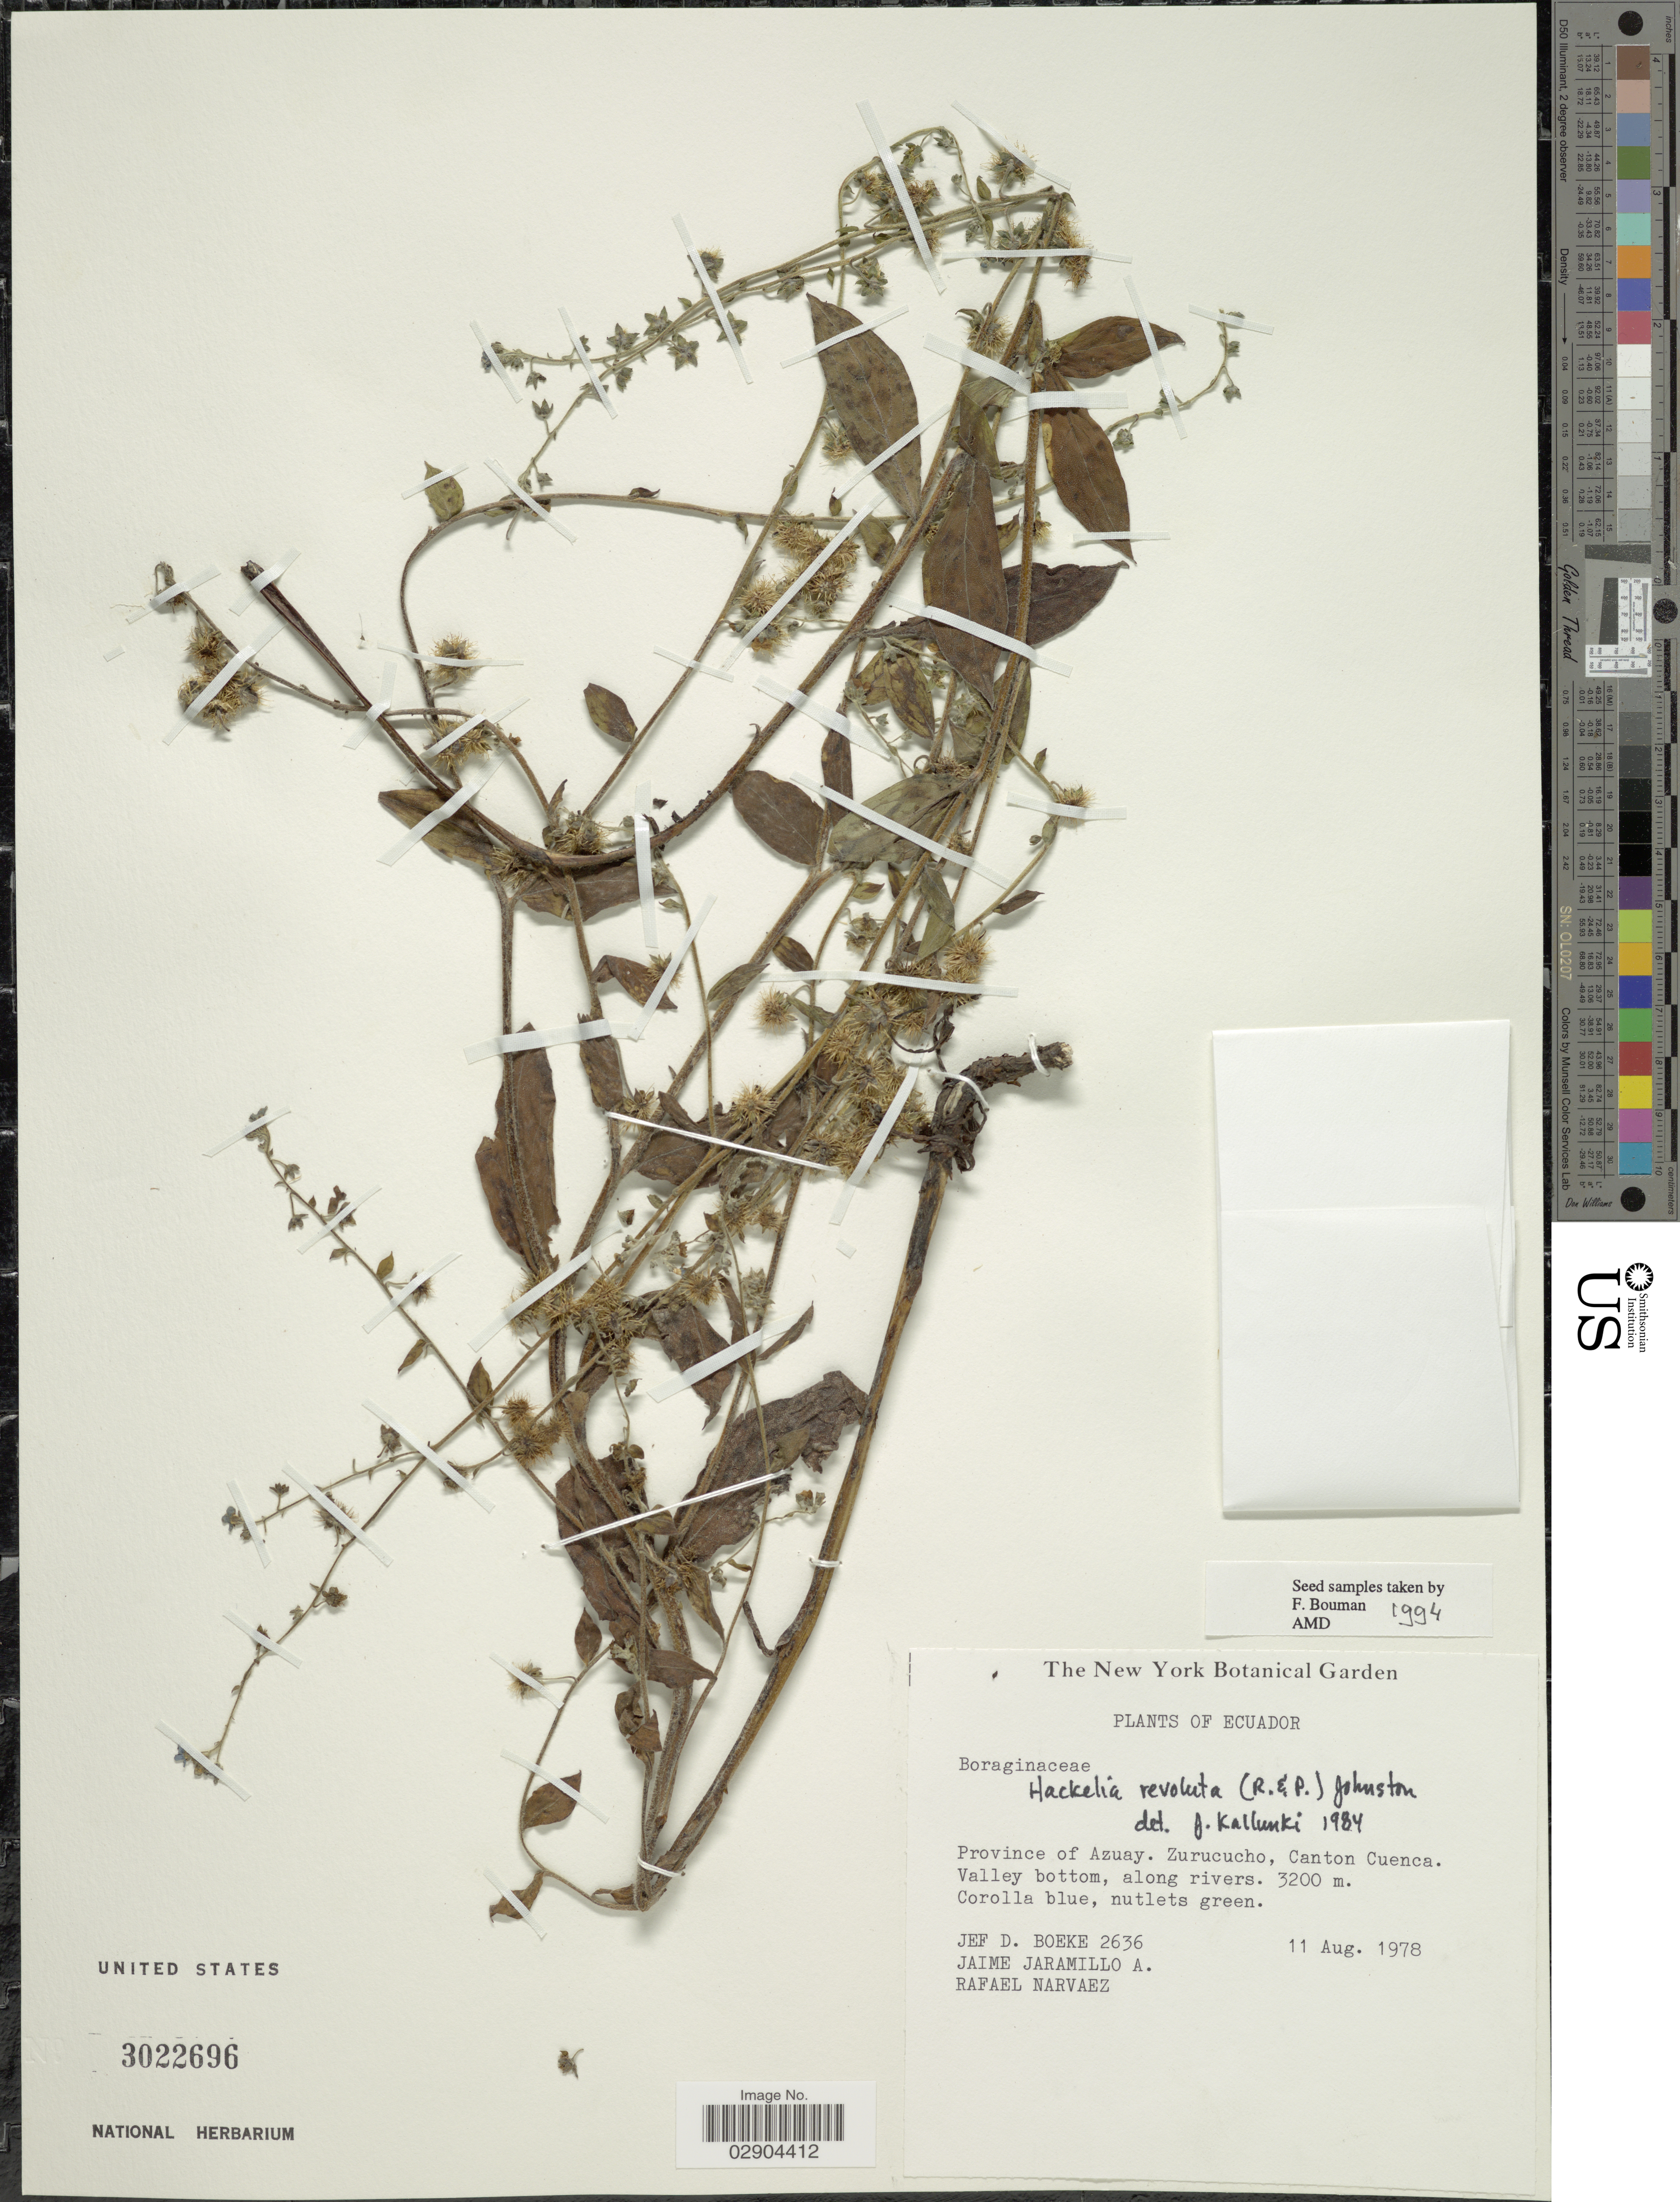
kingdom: Plantae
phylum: Tracheophyta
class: Magnoliopsida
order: Boraginales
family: Boraginaceae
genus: Hackelia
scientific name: Hackelia revoluta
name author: (Ruiz & Pav.) I.M. Johnst.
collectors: J. Boeke, J. Jaramillo & R. Narváez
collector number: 2636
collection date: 1978-08-11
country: Ecuador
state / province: Azuay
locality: Province of Azuay. Zurucucho, Canton Cuenca.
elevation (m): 3200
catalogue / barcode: US 3022696